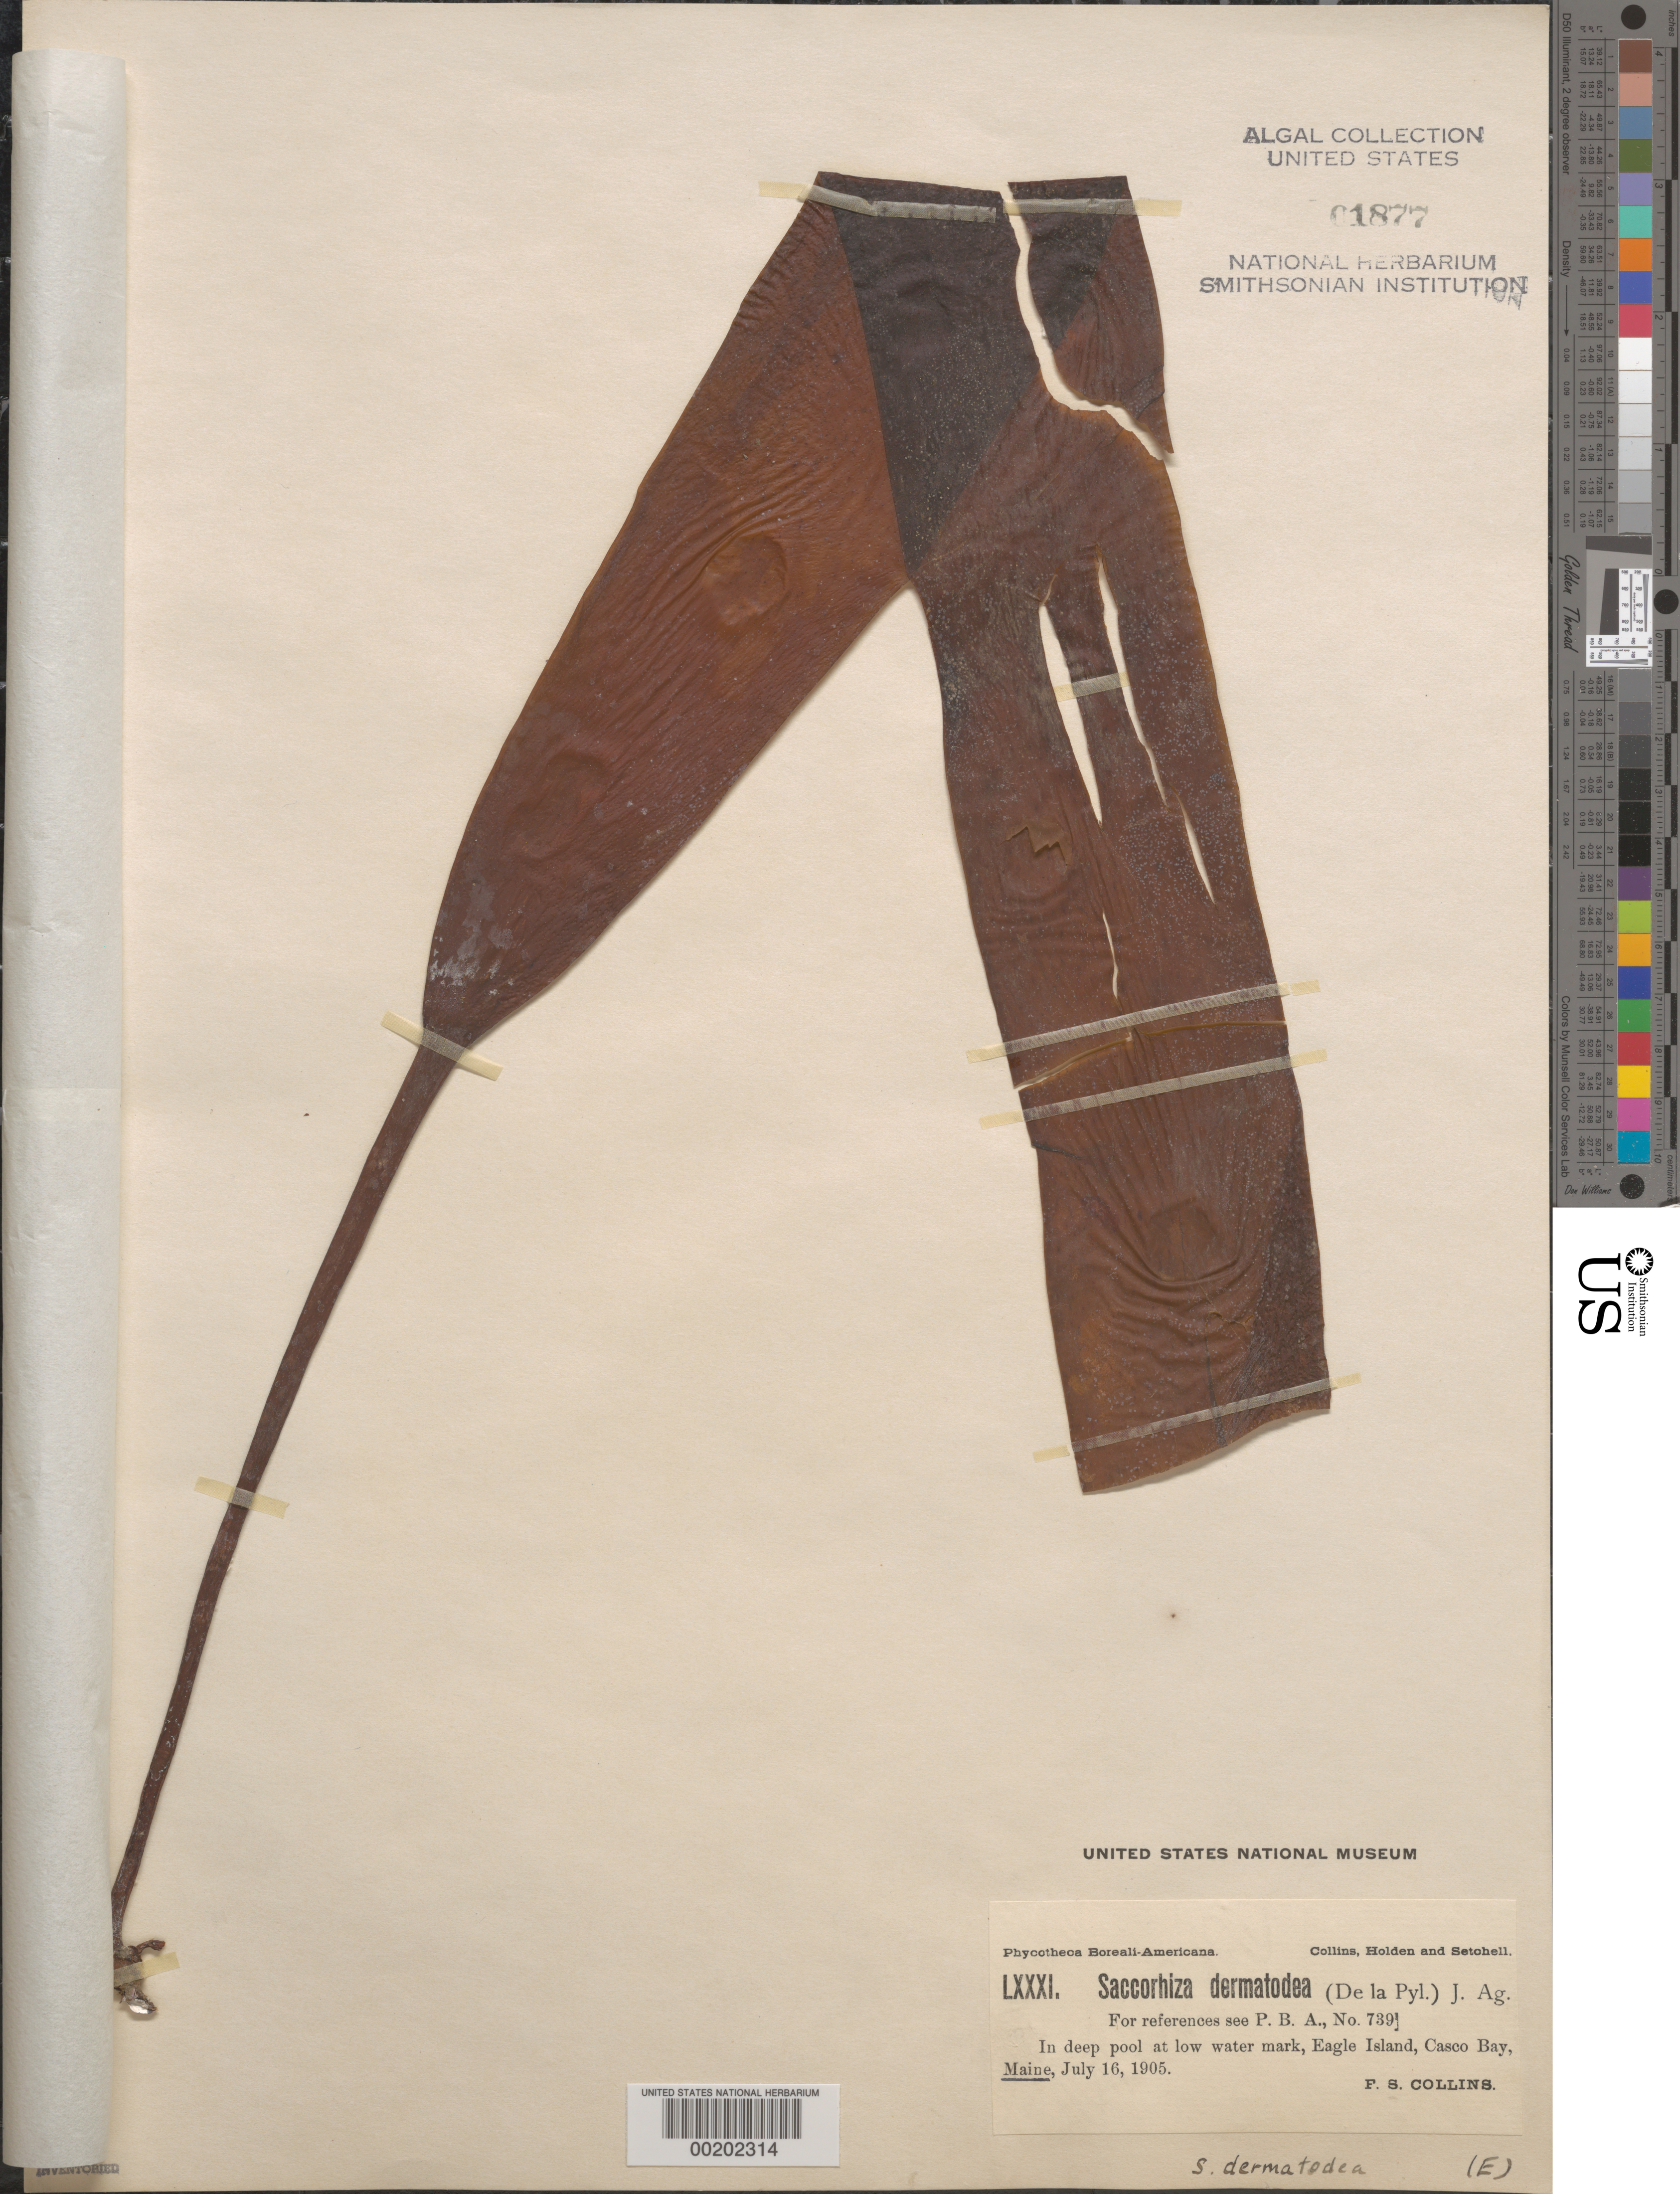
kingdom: Chromista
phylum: Foraminifera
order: Astrorhizida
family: Hyperamminidae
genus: Saccorhiza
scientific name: Saccorhiza dermatodea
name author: (Bach. Pyl.) J. Agardh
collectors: F. Collins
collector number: PB-A Lxxxi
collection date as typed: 16 Jul 1905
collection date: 1905-07-16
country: United States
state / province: Maine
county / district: Cumberland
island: Eagle Island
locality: Casco Bay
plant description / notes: Collins, Holden & Setchell, Phycotheca Boreali-Americana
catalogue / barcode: US 1877